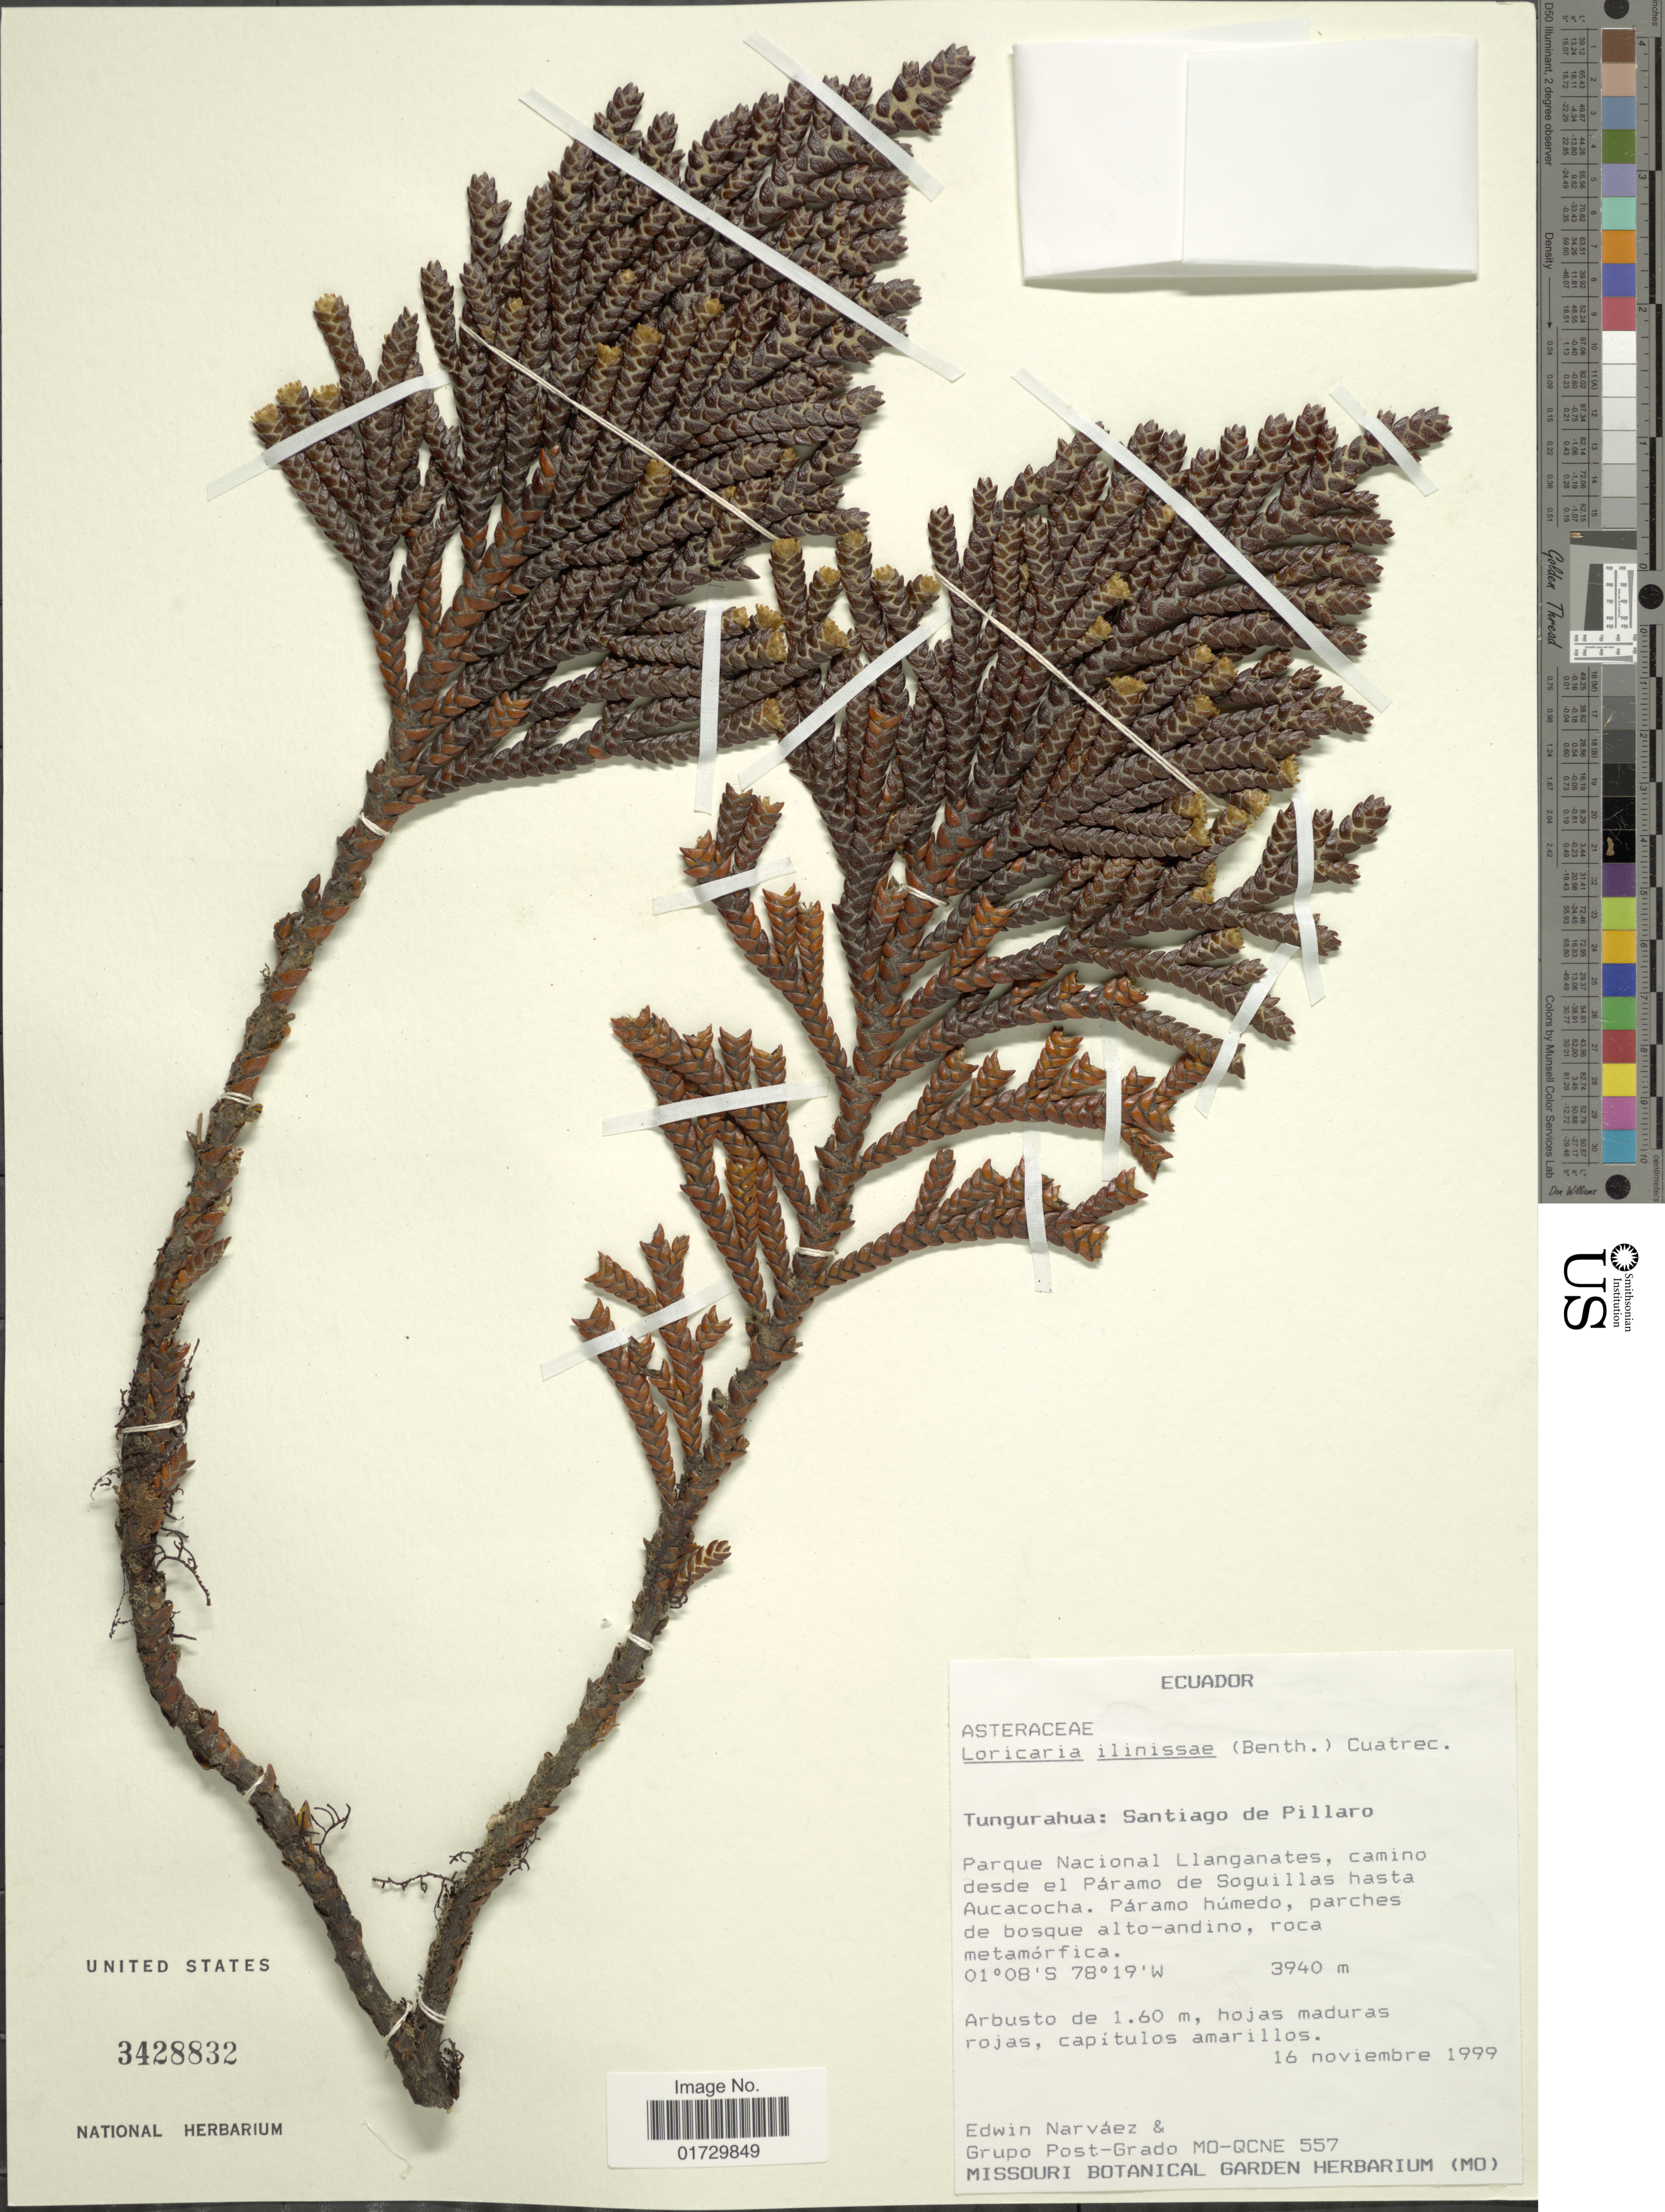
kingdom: Plantae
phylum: Tracheophyta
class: Magnoliopsida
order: Asterales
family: Asteraceae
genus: Loricaria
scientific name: Loricaria ilinissae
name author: (Benth.) Cuatrec.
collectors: E. Narváez & Grupo Post-Grado MO-QCNE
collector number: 557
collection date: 1999-11-16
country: Ecuador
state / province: Tungurahua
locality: Santiago de Pillaro, Parque Nacional Llanganates, camino desde el Paramo de Soguillas hasta Aucacohca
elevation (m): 3940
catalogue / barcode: US 3428832